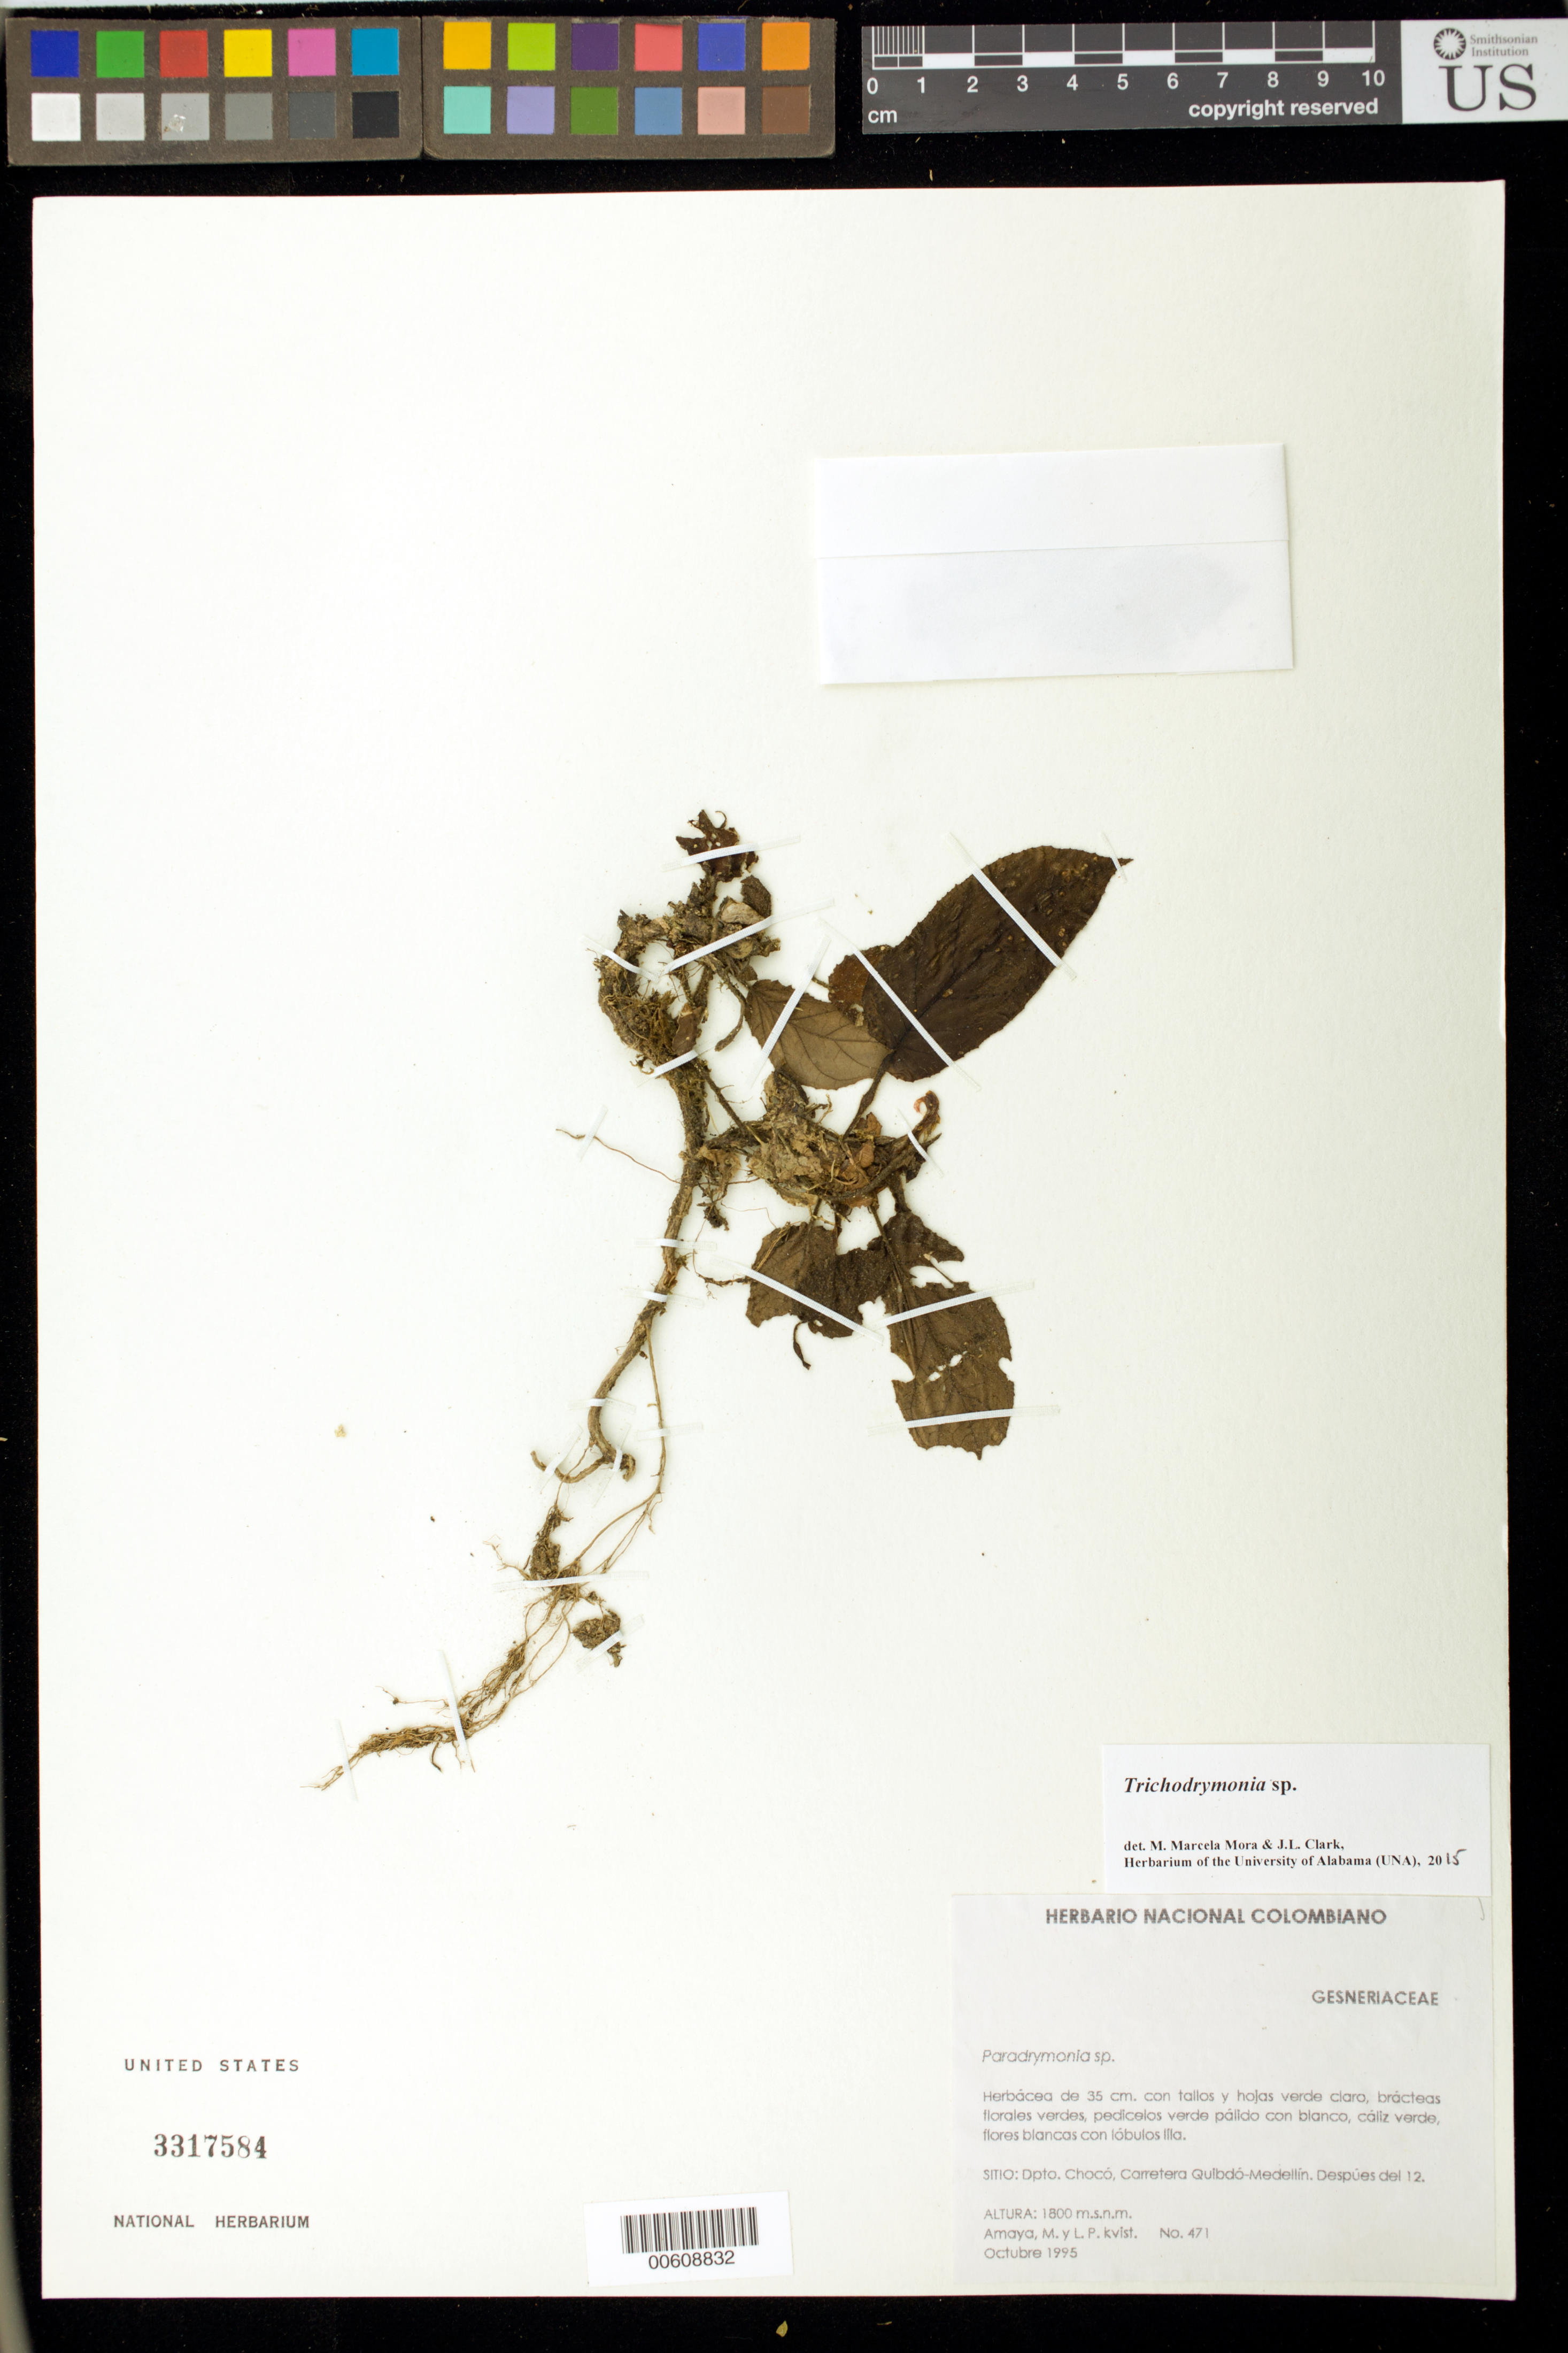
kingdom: Plantae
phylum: Tracheophyta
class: Magnoliopsida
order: Lamiales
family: Gesneriaceae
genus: Trichodrymonia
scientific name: Trichodrymonia sp.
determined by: Mora, M. M.; Clark, J. L.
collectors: M. Amaya & L. P. Kvist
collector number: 471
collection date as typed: Oct 1995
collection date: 1995-10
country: Colombia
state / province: Chocó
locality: Carretera Quibdó-Medellín, despúes del 12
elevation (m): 1800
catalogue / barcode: US 3317584